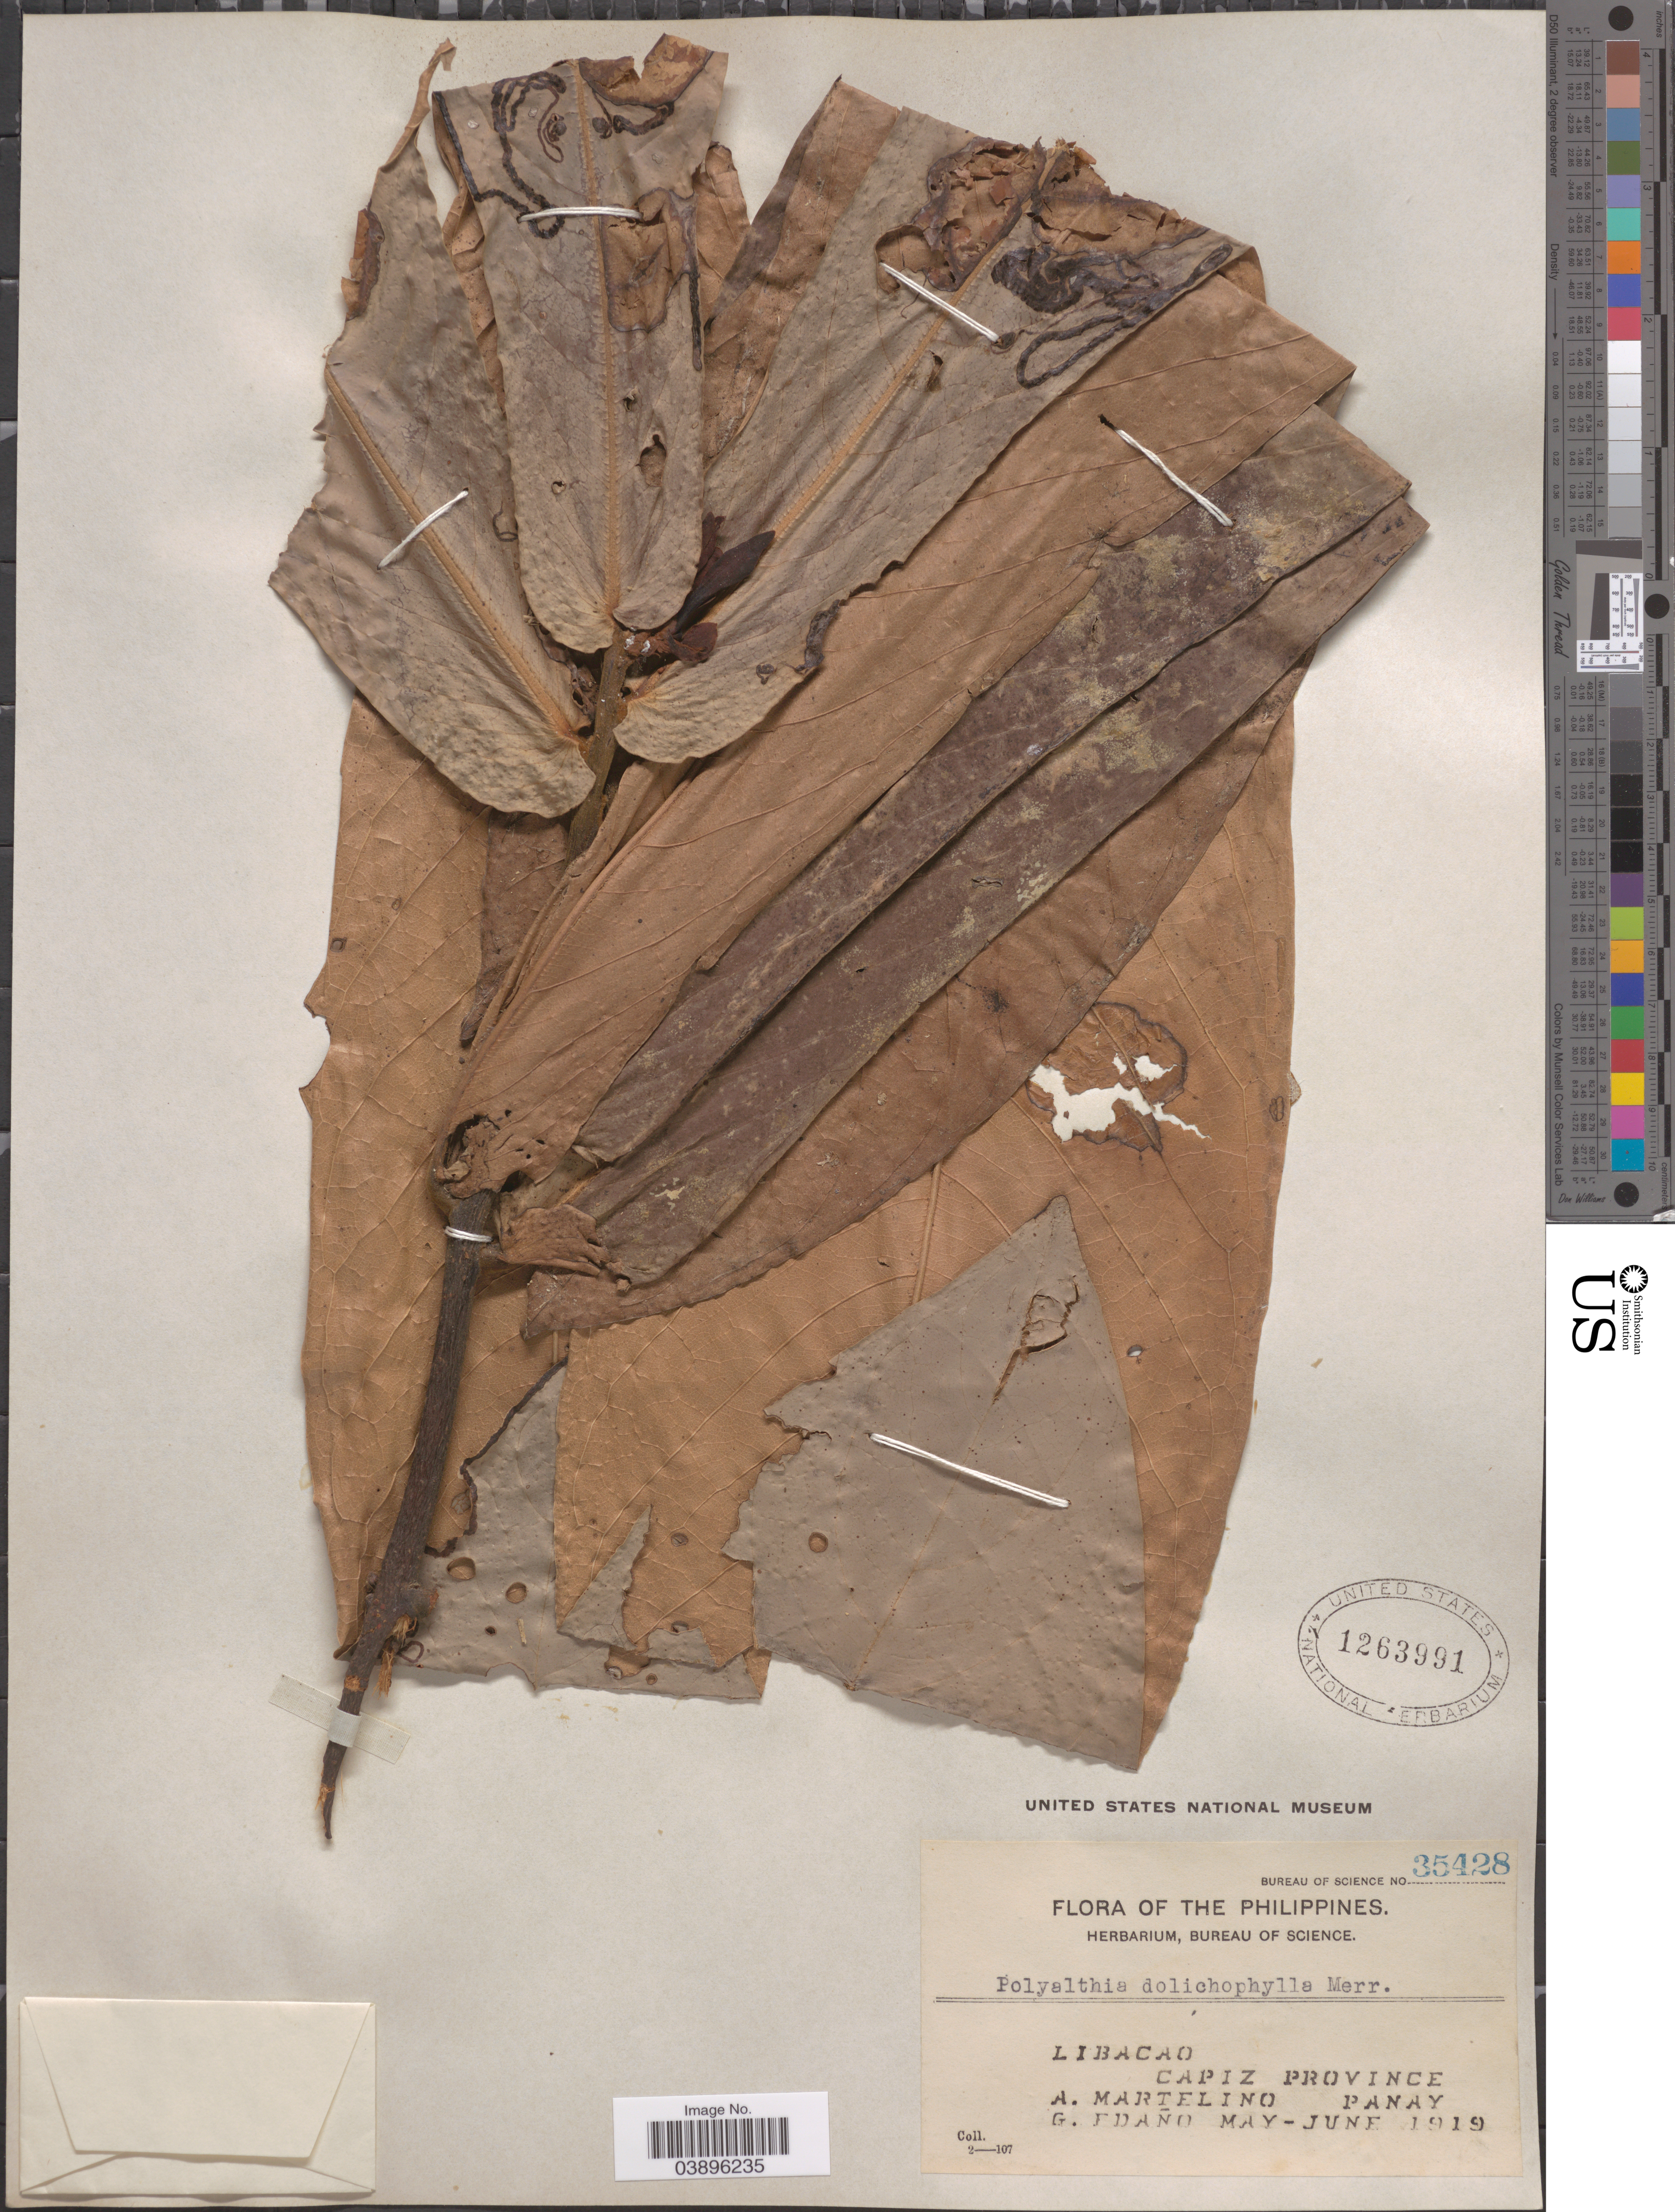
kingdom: Plantae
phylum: Tracheophyta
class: Magnoliopsida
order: Magnoliales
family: Annonaceae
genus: Polyalthia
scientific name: Polyalthia dolichophylla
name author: Merr.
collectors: A. Martelino & G. Edaño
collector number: Bureau of Science 35428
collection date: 1919-05/1919-06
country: Philippines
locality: Libacao. Capiz Province. Panay.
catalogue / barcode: US 1263991